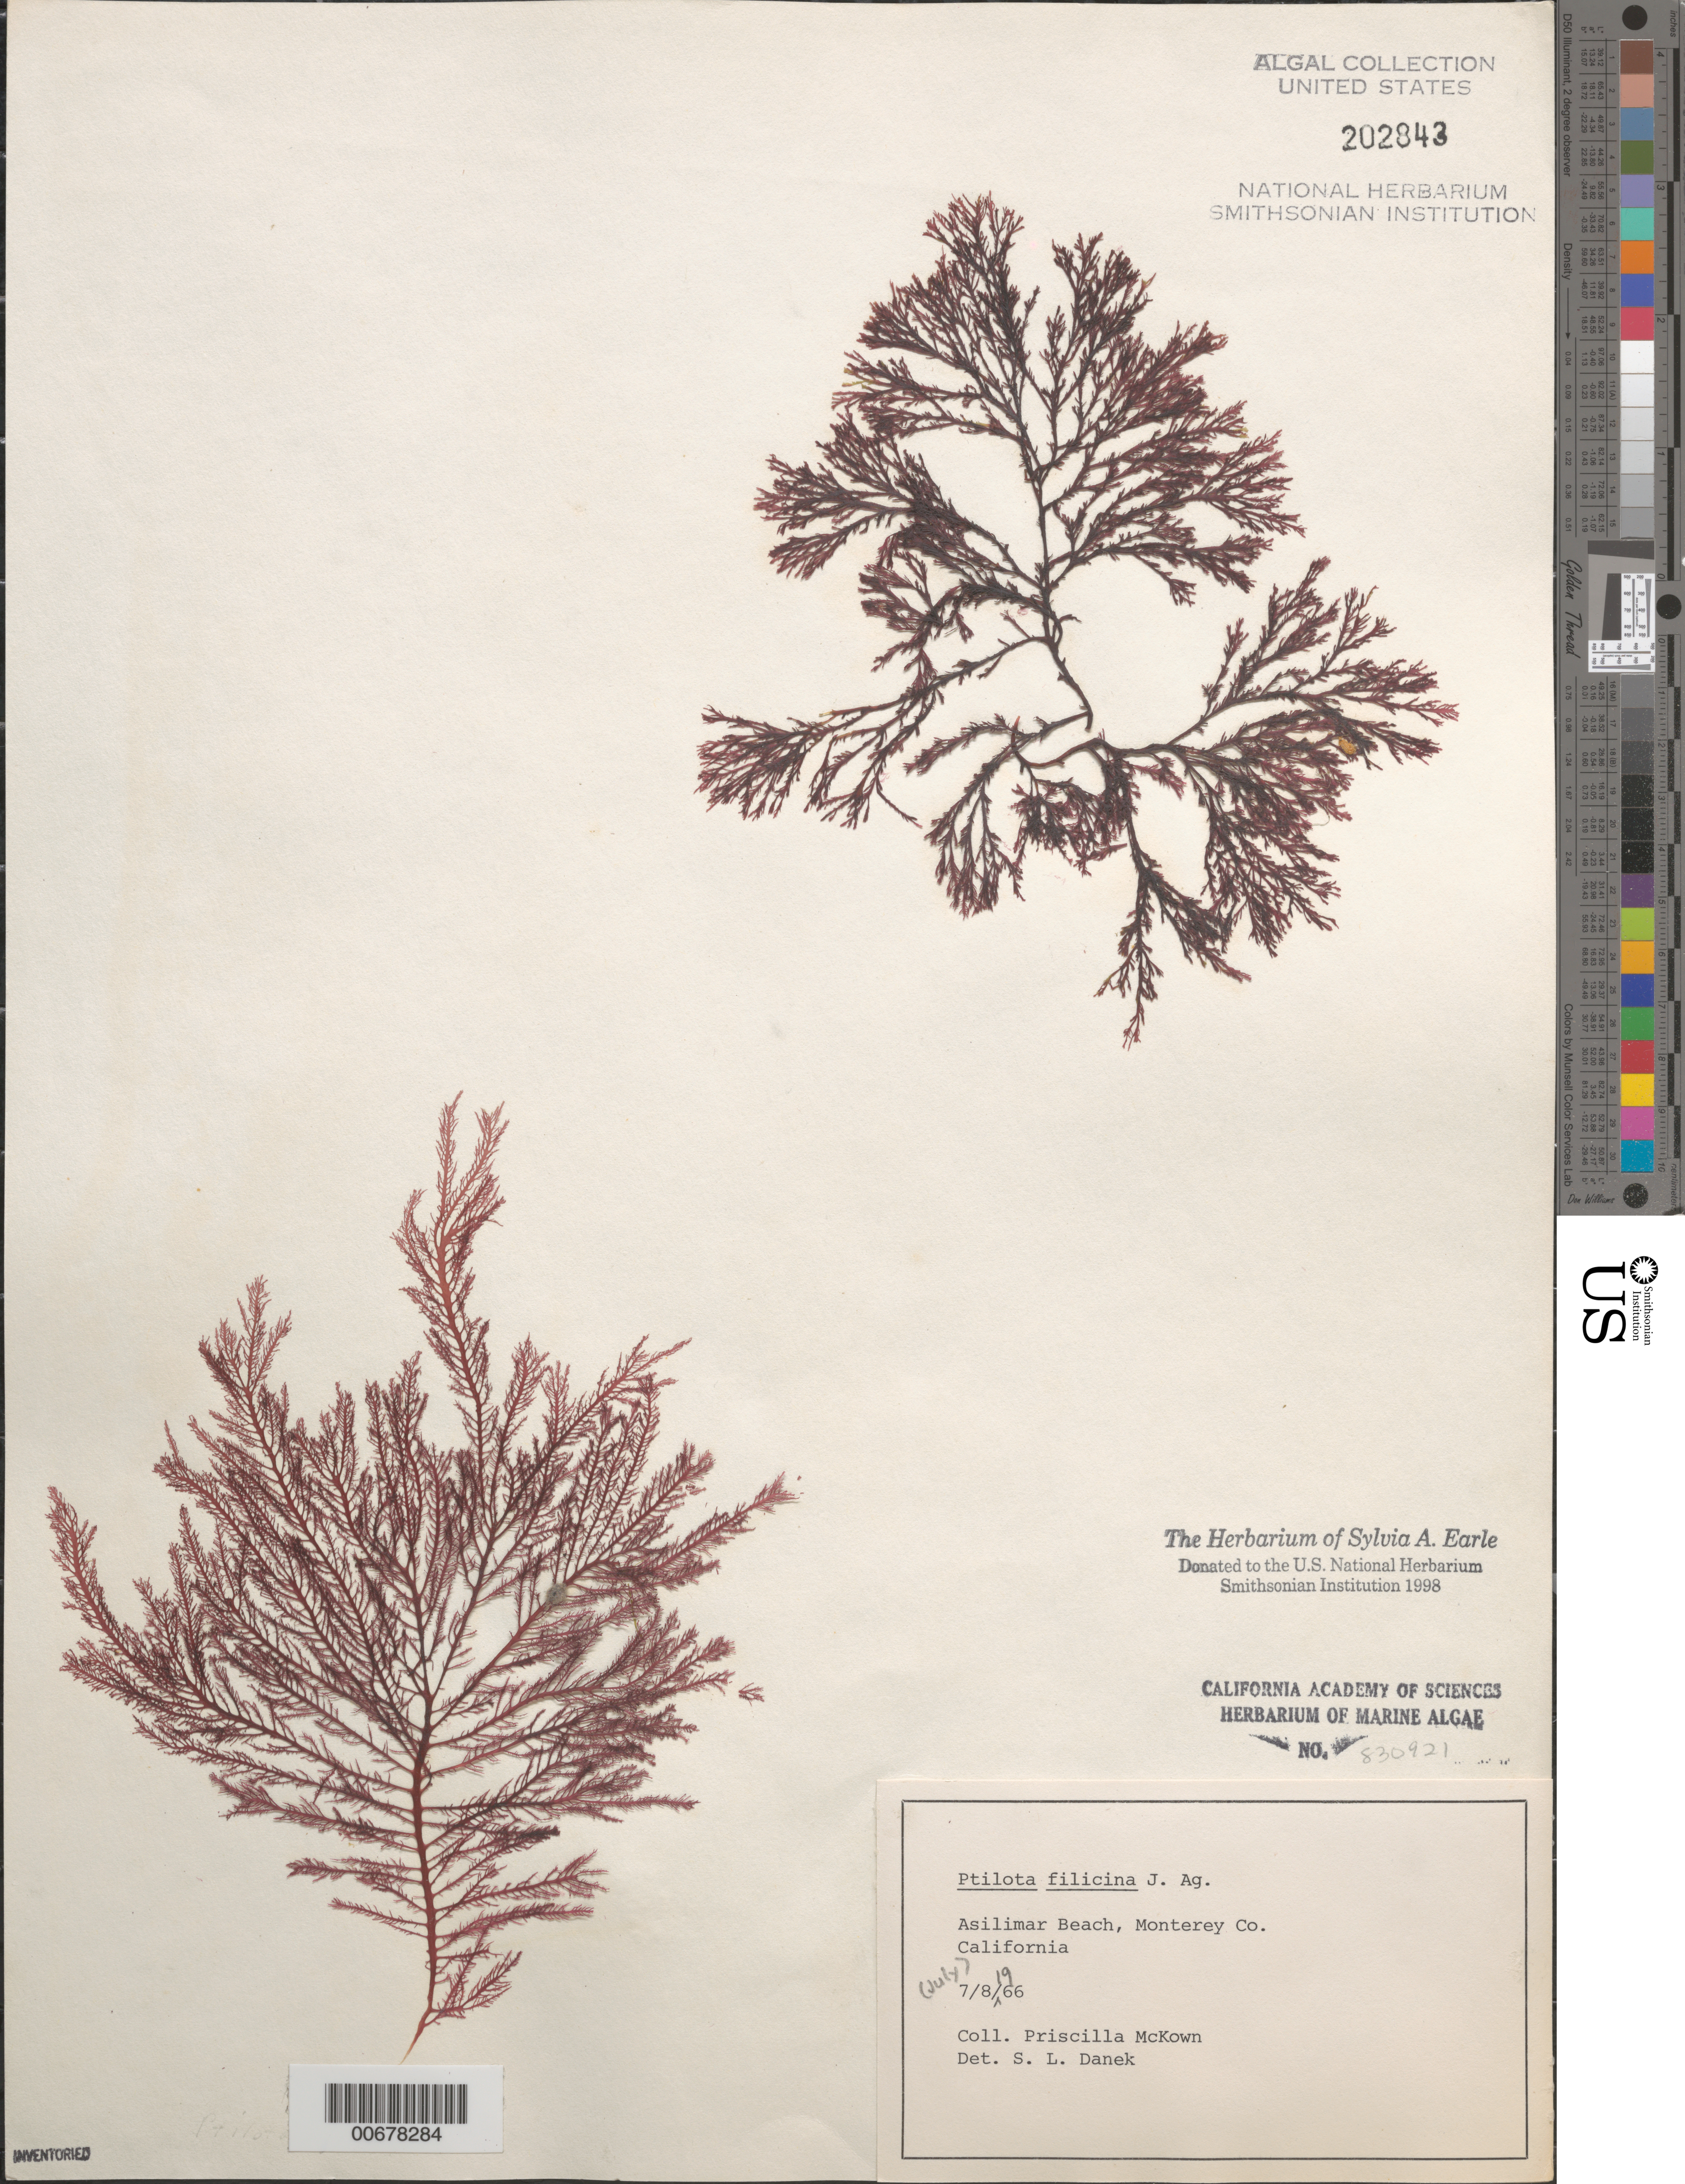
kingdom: Plantae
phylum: Rhodophyta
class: Florideophyceae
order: Ceramiales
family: Wrangeliaceae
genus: Ptilota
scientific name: Ptilota filicina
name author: J. Agardh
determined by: Danek, S. L.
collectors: P. McKown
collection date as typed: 08 Jul 1966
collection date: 1966-07-08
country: United States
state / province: California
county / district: Monterey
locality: Asilimar Beach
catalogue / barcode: US 202843